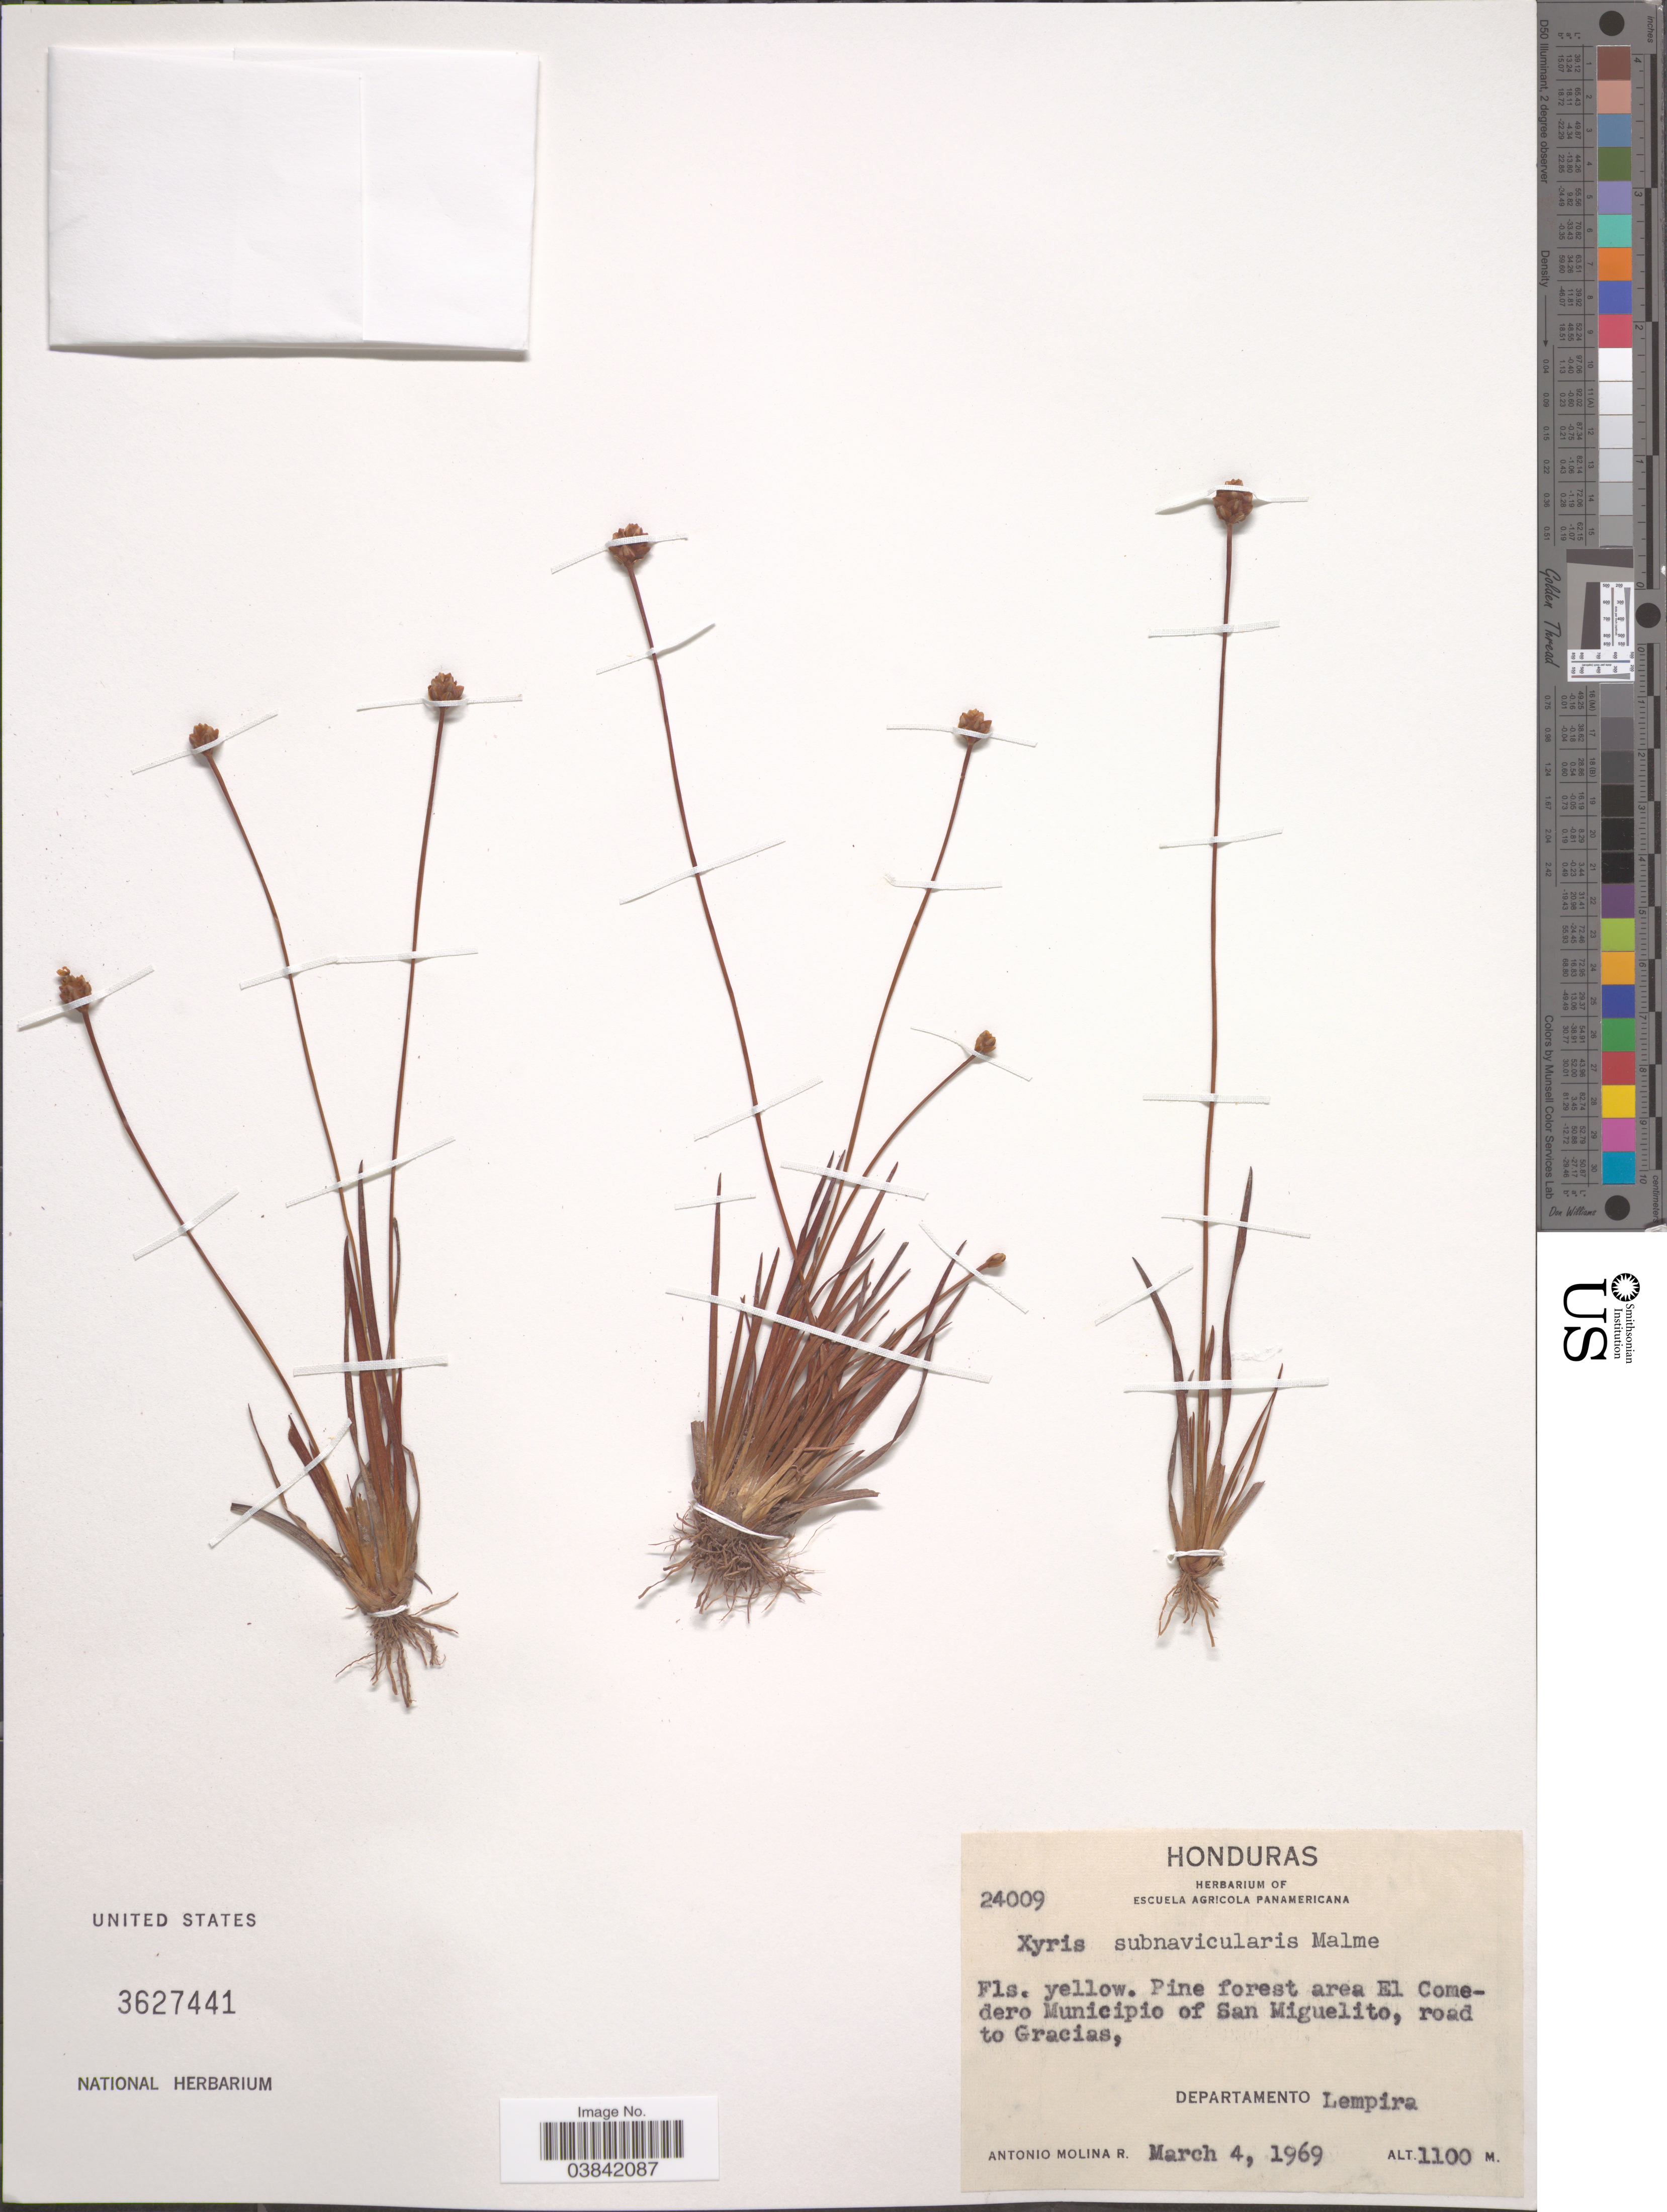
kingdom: Plantae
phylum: Tracheophyta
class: Liliopsida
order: Poales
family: Xyridaceae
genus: Xyris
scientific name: Xyris subnavicularis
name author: Malme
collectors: A. Molina R.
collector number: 24009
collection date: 1969-03-04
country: Honduras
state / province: Lempira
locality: Pine forest area El Comedero Municipio of San Miguelito, road to Gracias, Departamento Lempira.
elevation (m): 1100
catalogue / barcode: US 3627441